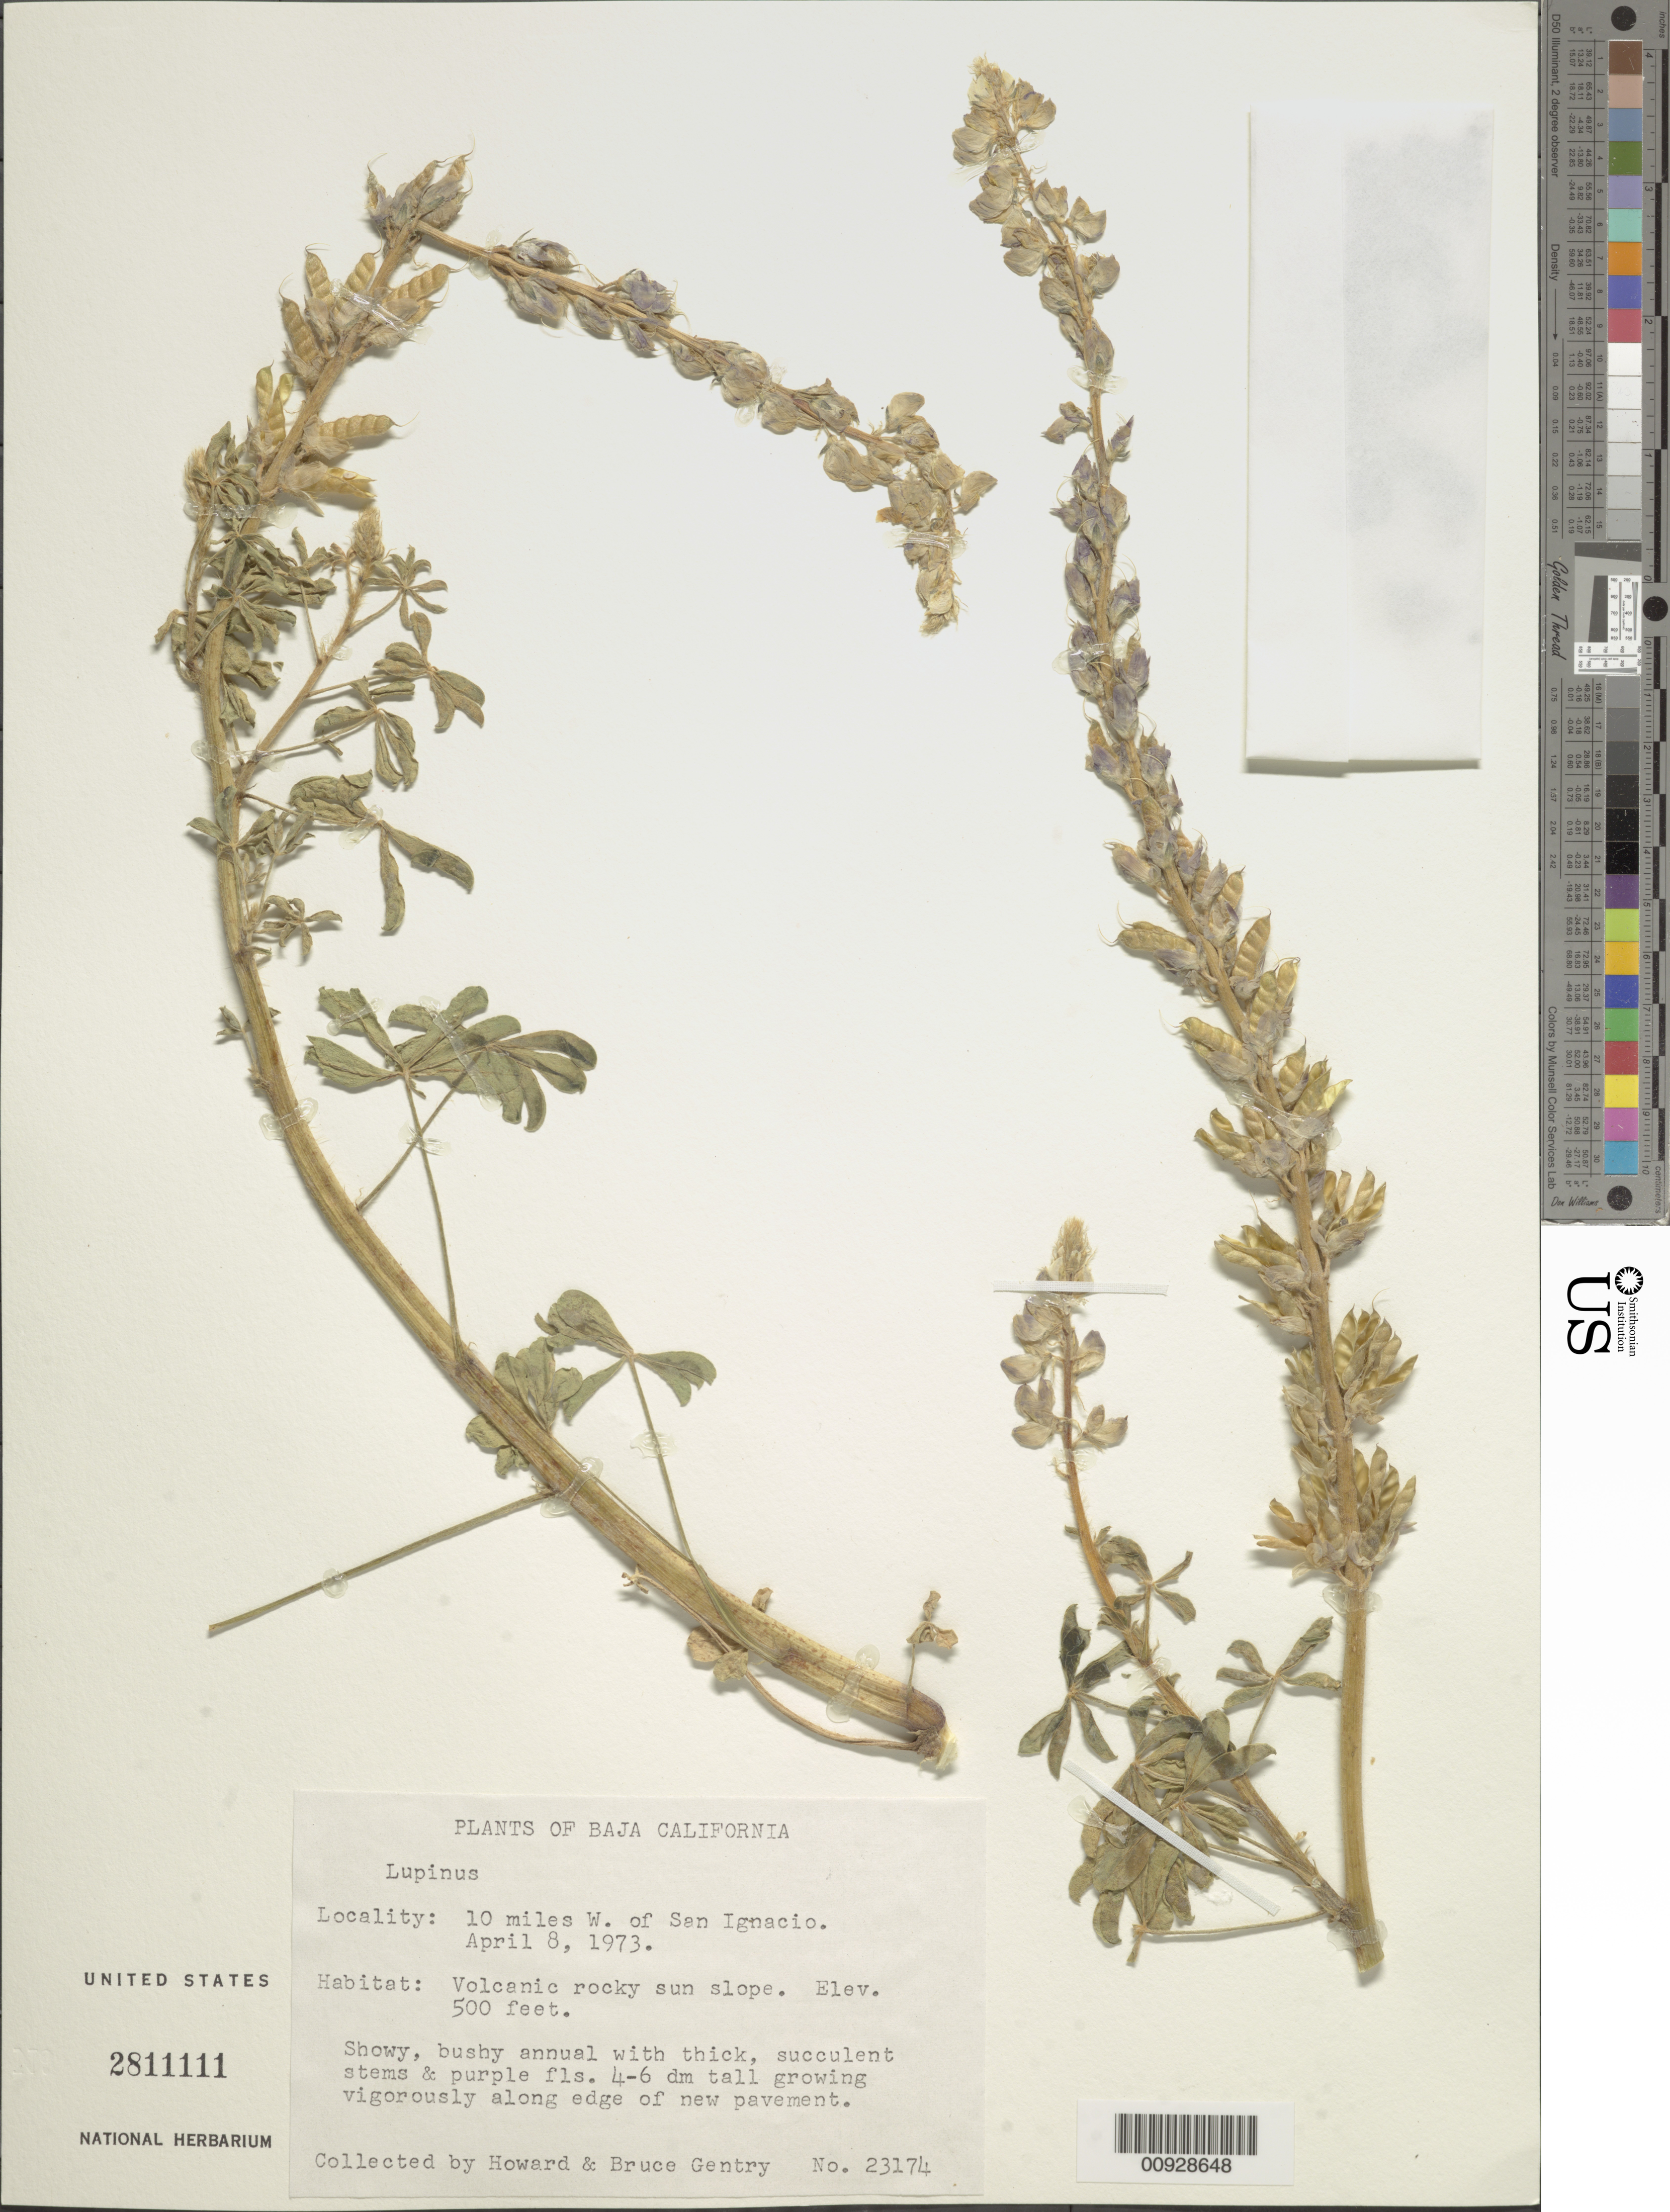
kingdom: Plantae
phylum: Tracheophyta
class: Magnoliopsida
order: Fabales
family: Fabaceae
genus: Lupinus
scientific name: Lupinus sp.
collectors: H. S. Gentry & B. Gentry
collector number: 23174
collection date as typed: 08 Apr 1973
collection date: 1973-04-08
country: Mexico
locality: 10 miles W of San Ignacio. Baja California.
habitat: Volcanic rocky sun slope. Growing vigorously along edge of new pavement.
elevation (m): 152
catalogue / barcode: US 2811111